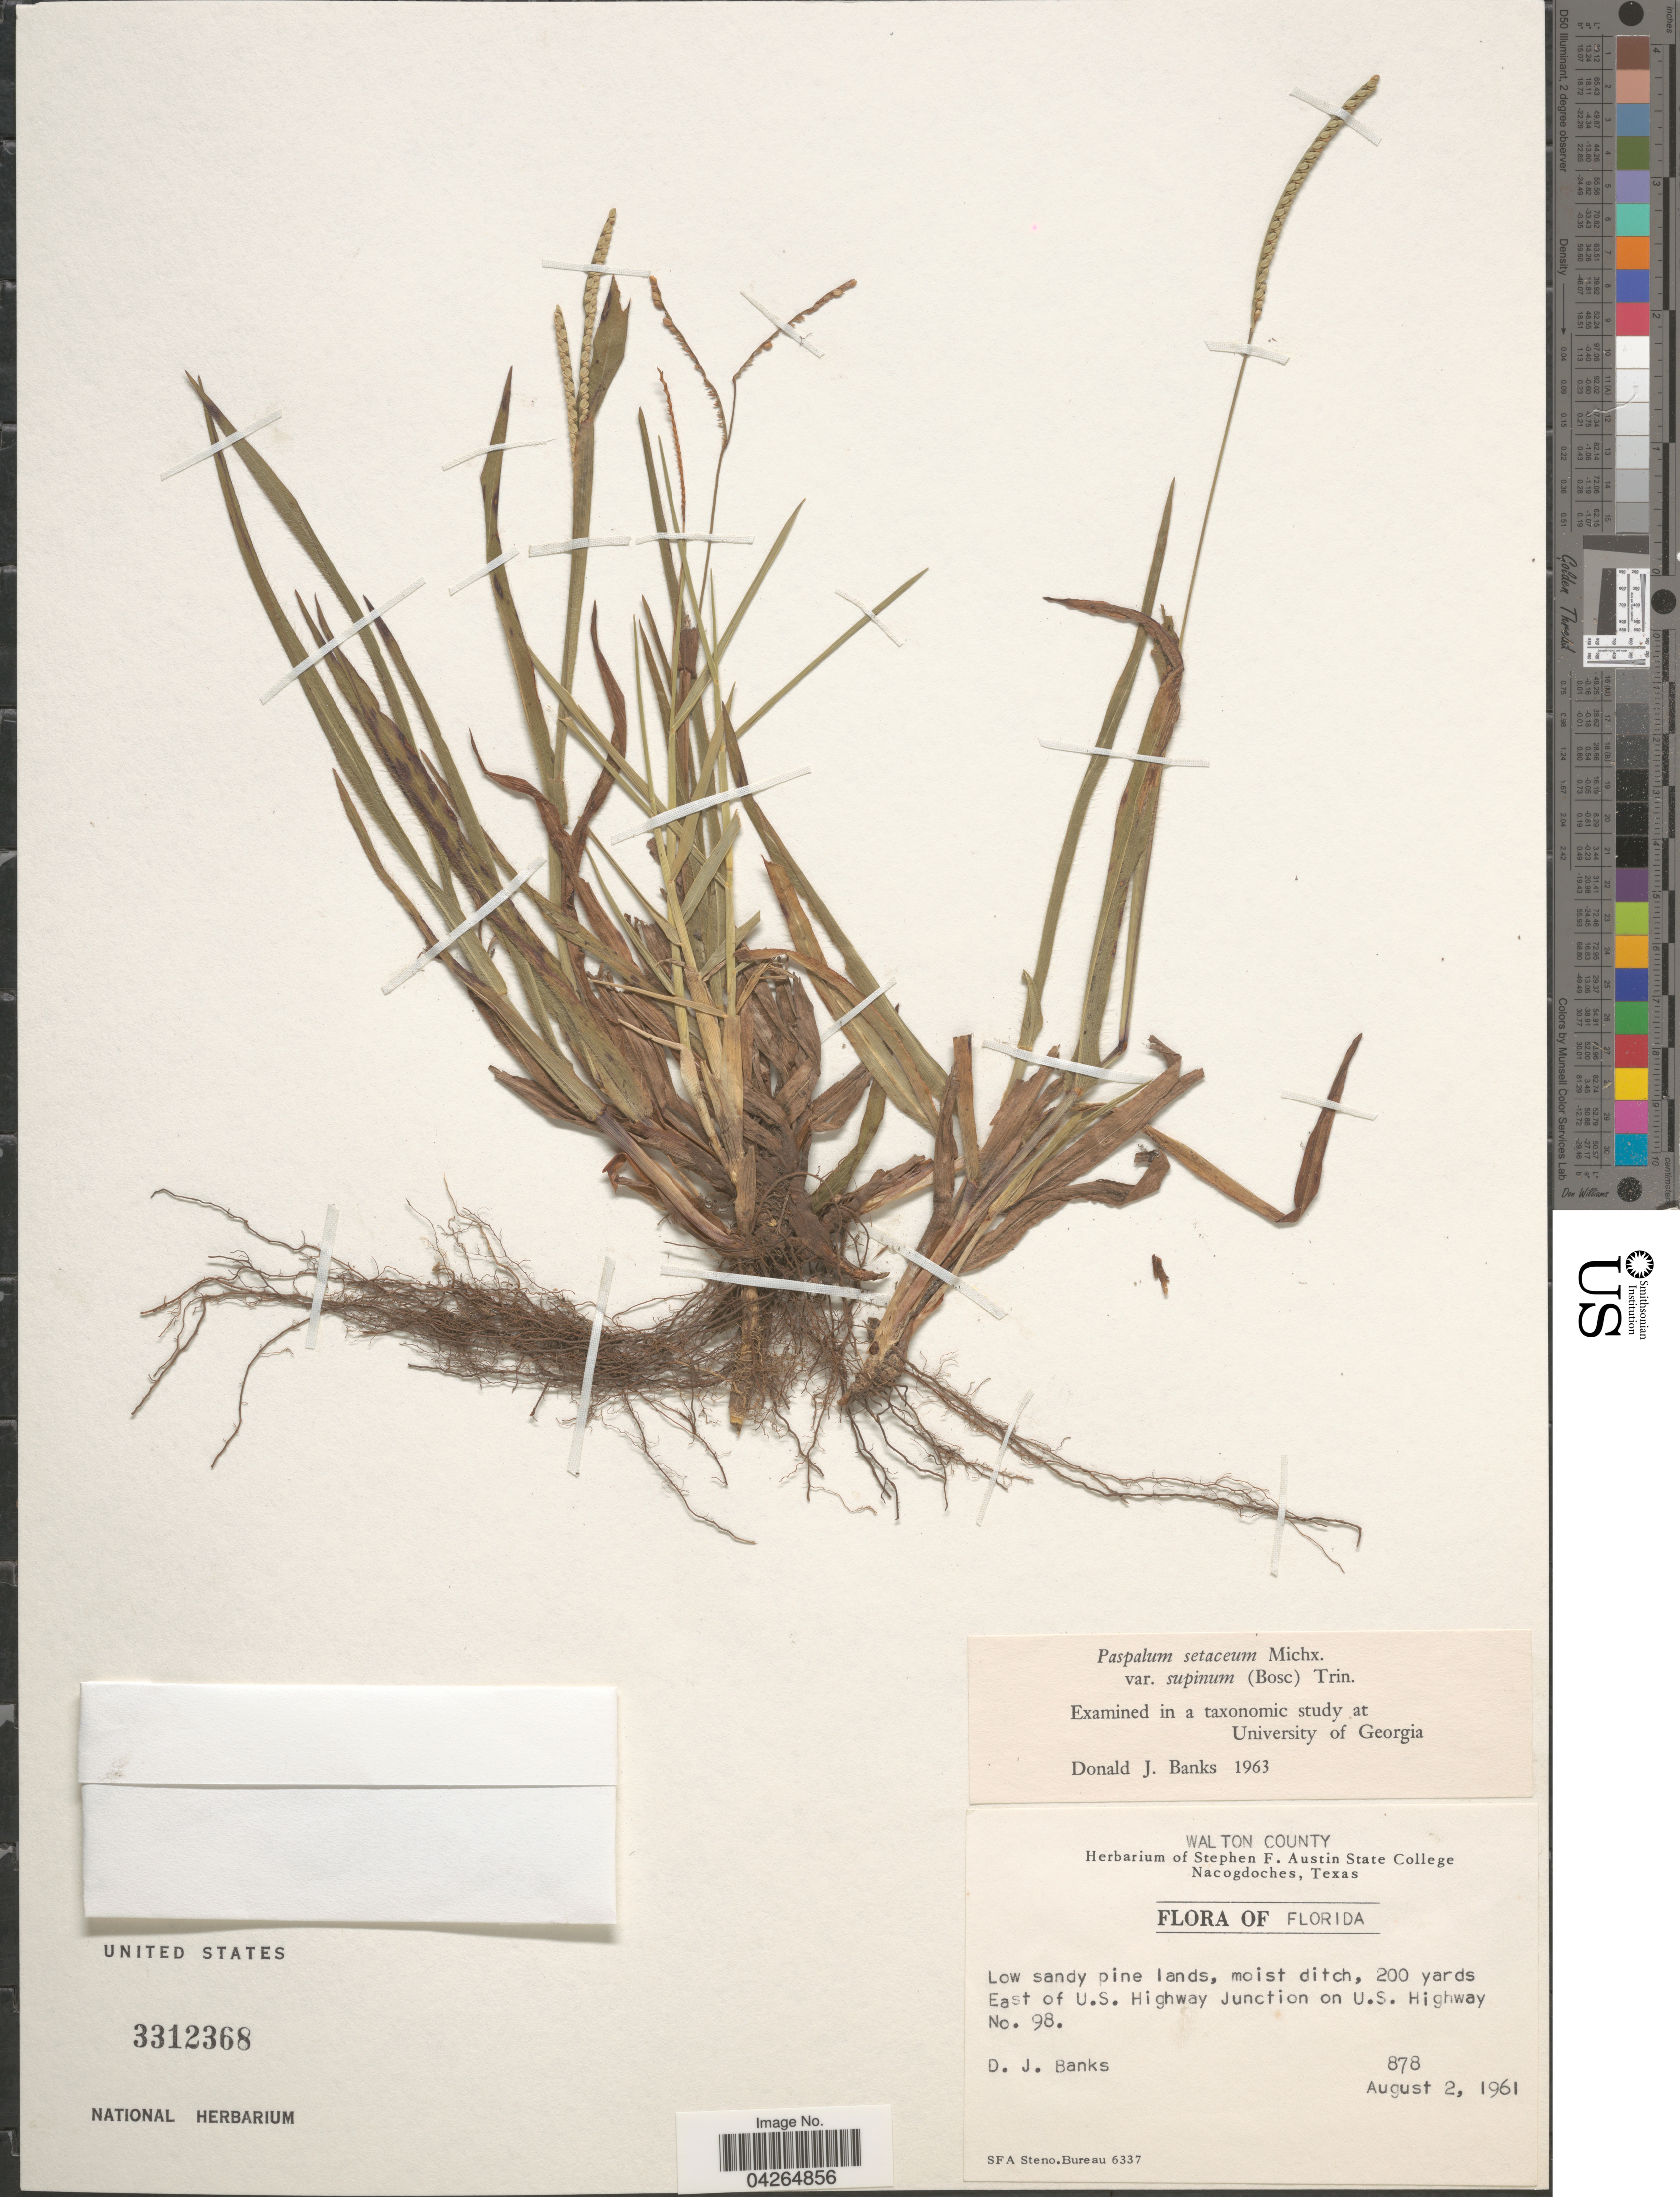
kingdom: Plantae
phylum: Tracheophyta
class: Liliopsida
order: Poales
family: Poaceae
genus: Paspalum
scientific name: Paspalum setaceum var. supinum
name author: (Bosc ex Poir.) Trin.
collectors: D. J. Banks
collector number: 878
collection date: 1961-08-02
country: United States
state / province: Florida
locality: Walton County. Low sandy pine lands, moist ditch, 200 yards East of U.S. Highway Junction on U.S. Highway No. 98.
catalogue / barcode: US 3312368